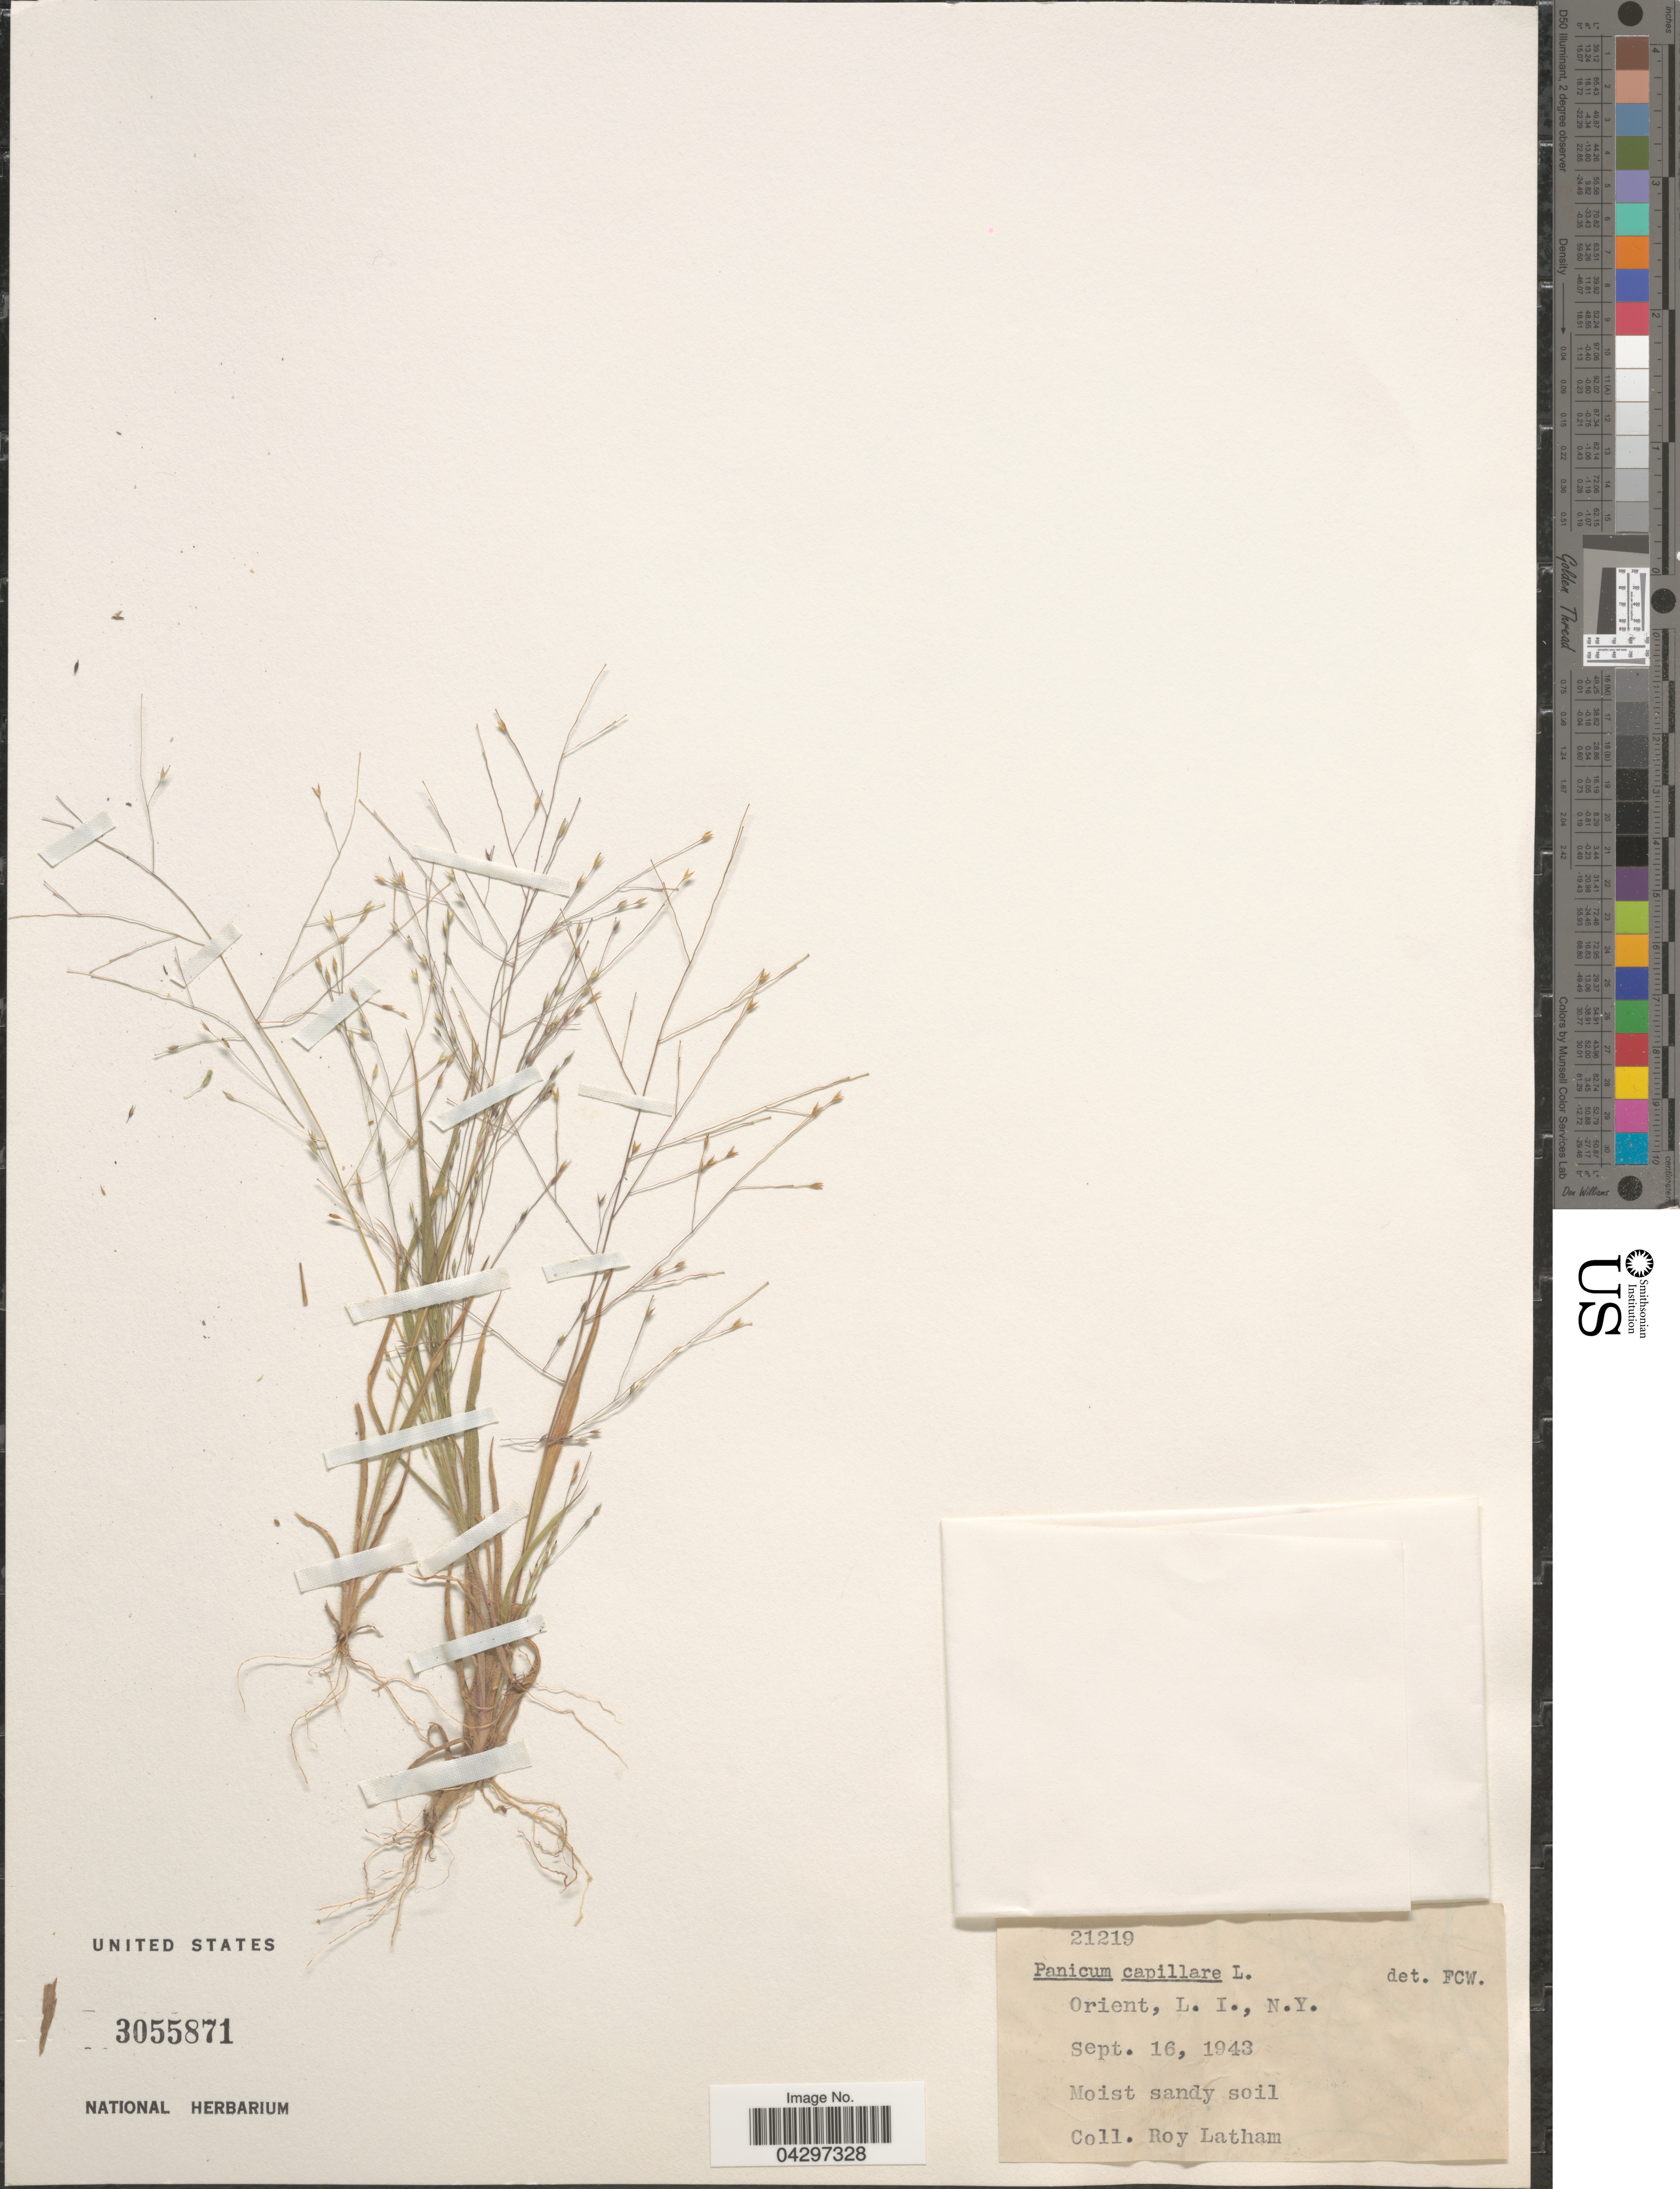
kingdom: Plantae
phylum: Tracheophyta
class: Liliopsida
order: Poales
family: Poaceae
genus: Panicum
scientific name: Panicum capillare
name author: L.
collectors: R. Latham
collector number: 21219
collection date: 1943-09-16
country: United States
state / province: New York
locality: Orient, L. I.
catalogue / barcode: US 3055871